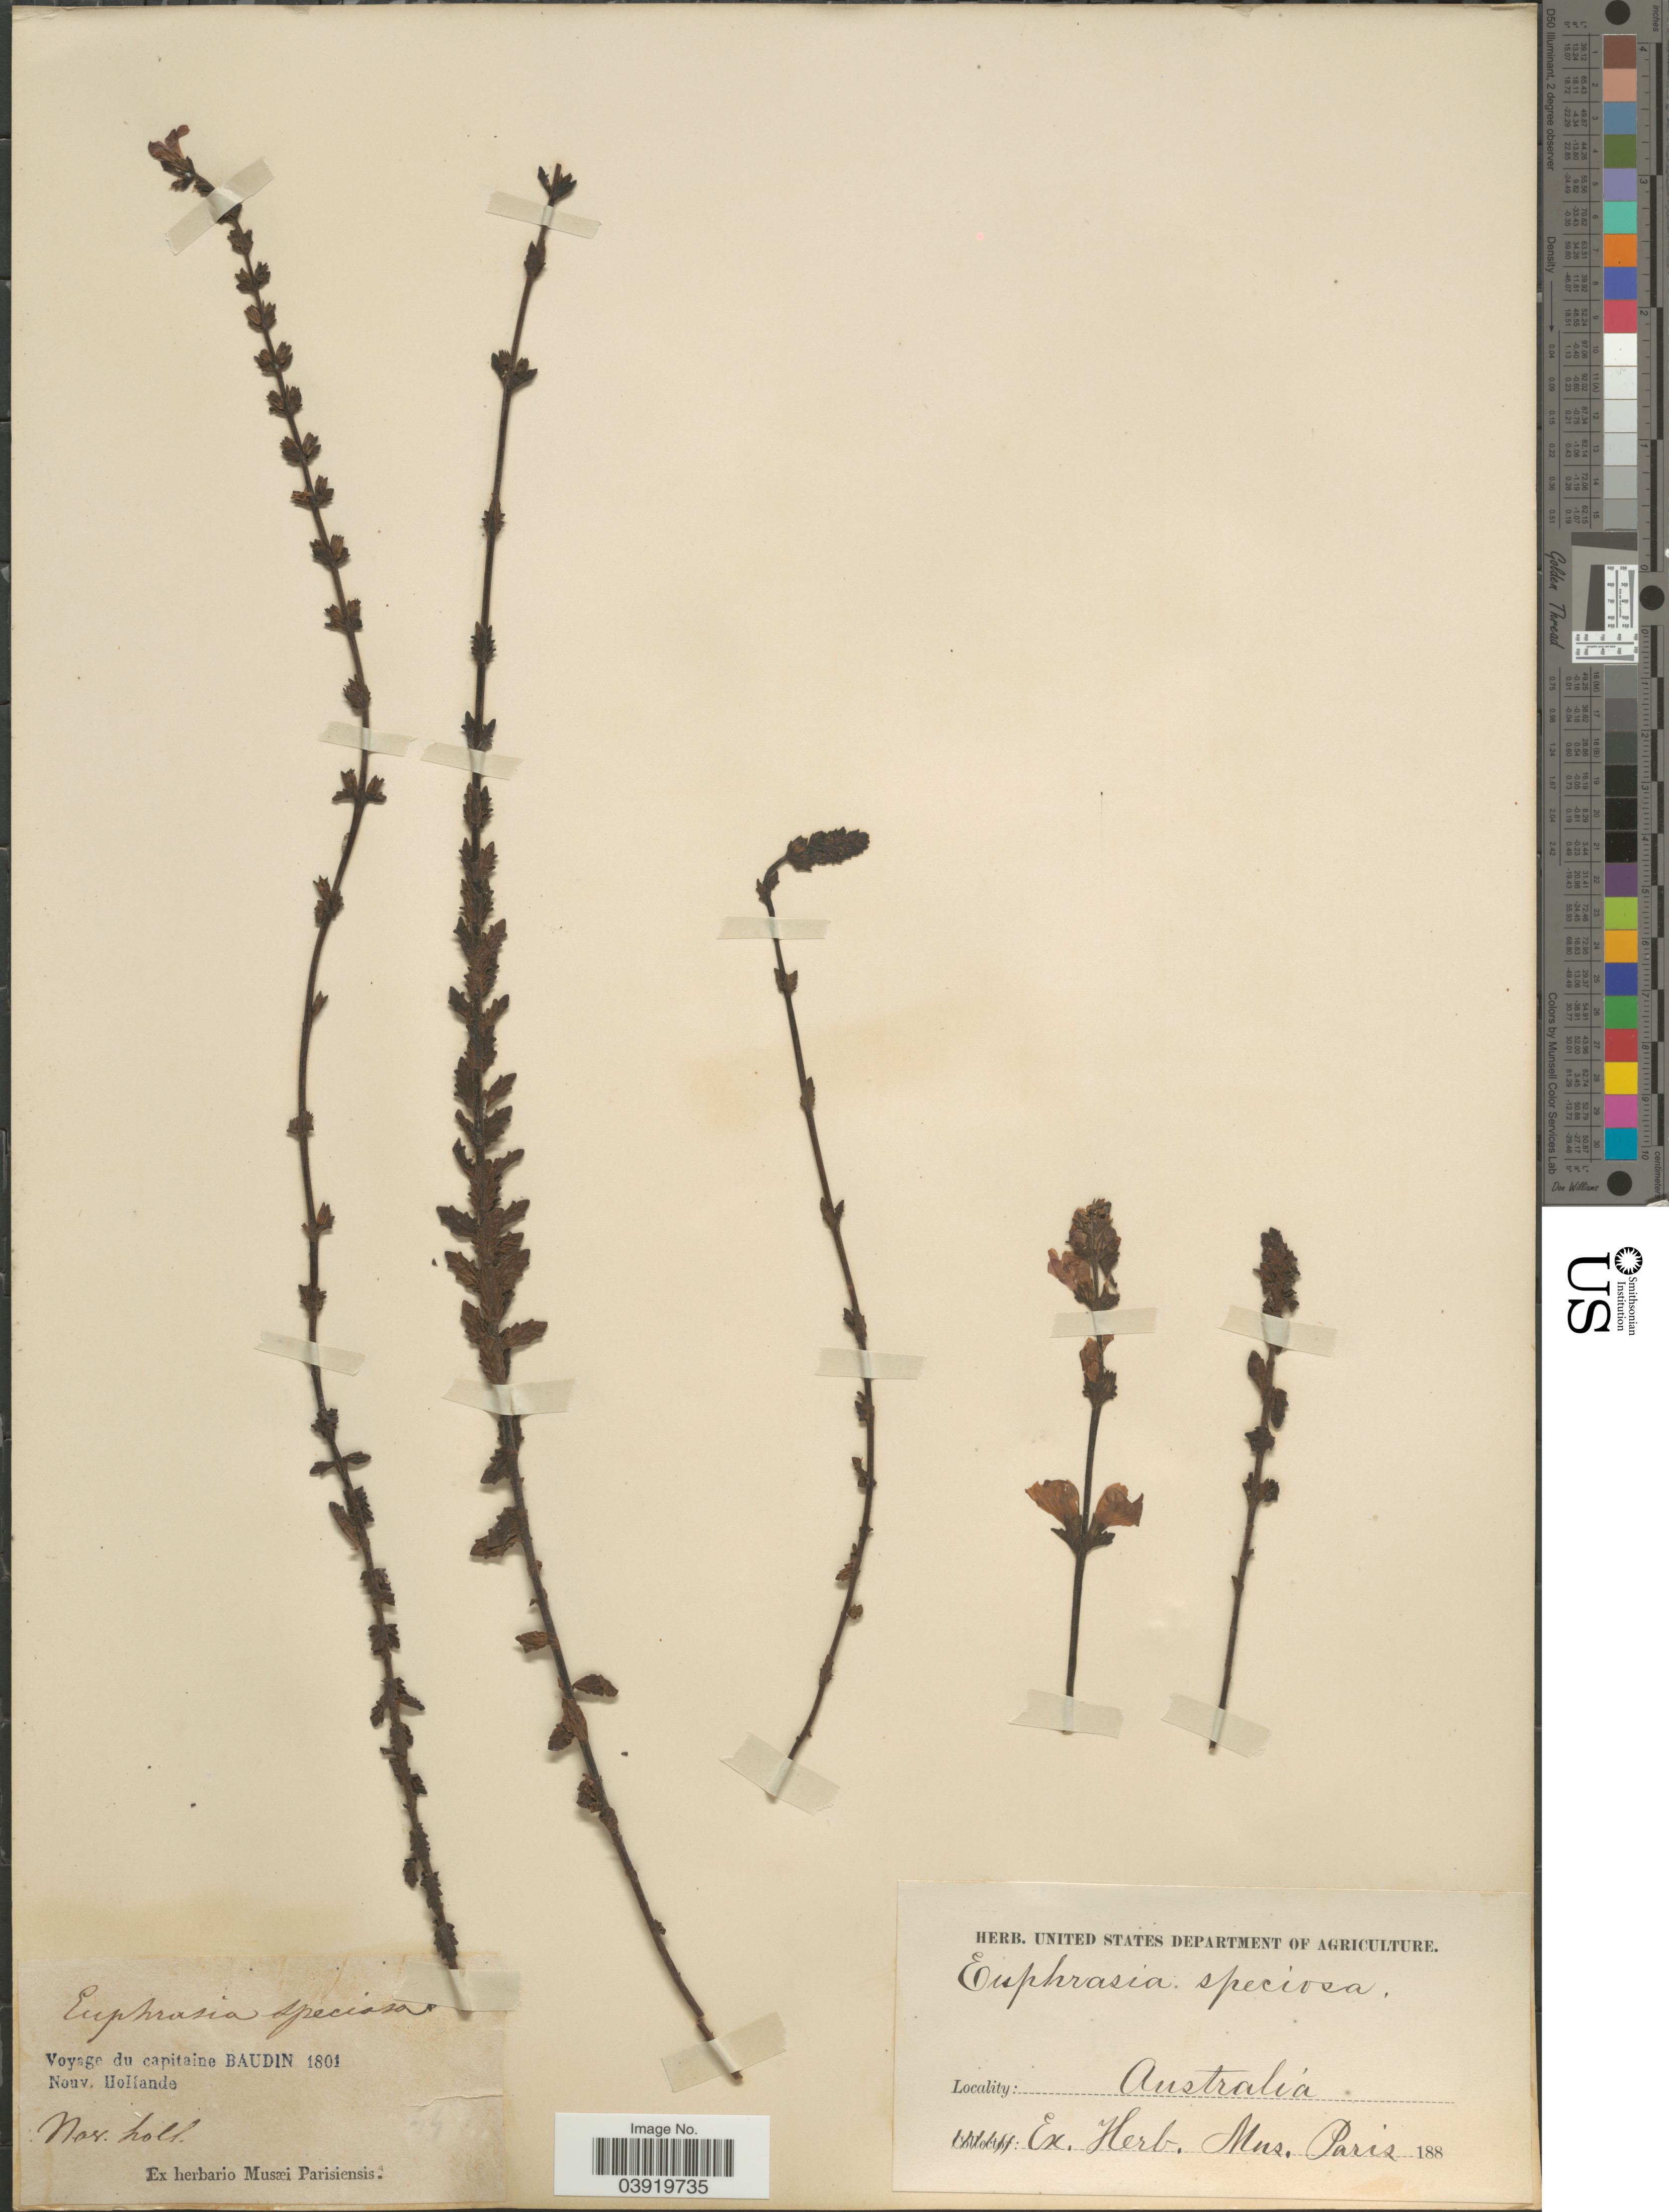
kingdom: Plantae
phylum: Tracheophyta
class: Magnoliopsida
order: Lamiales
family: Orobanchaceae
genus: Euphrasia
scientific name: Euphrasia speciosa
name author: R. Br.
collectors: Baudin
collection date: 1801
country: Australia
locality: Nouv. Hollande. Nav. holl.